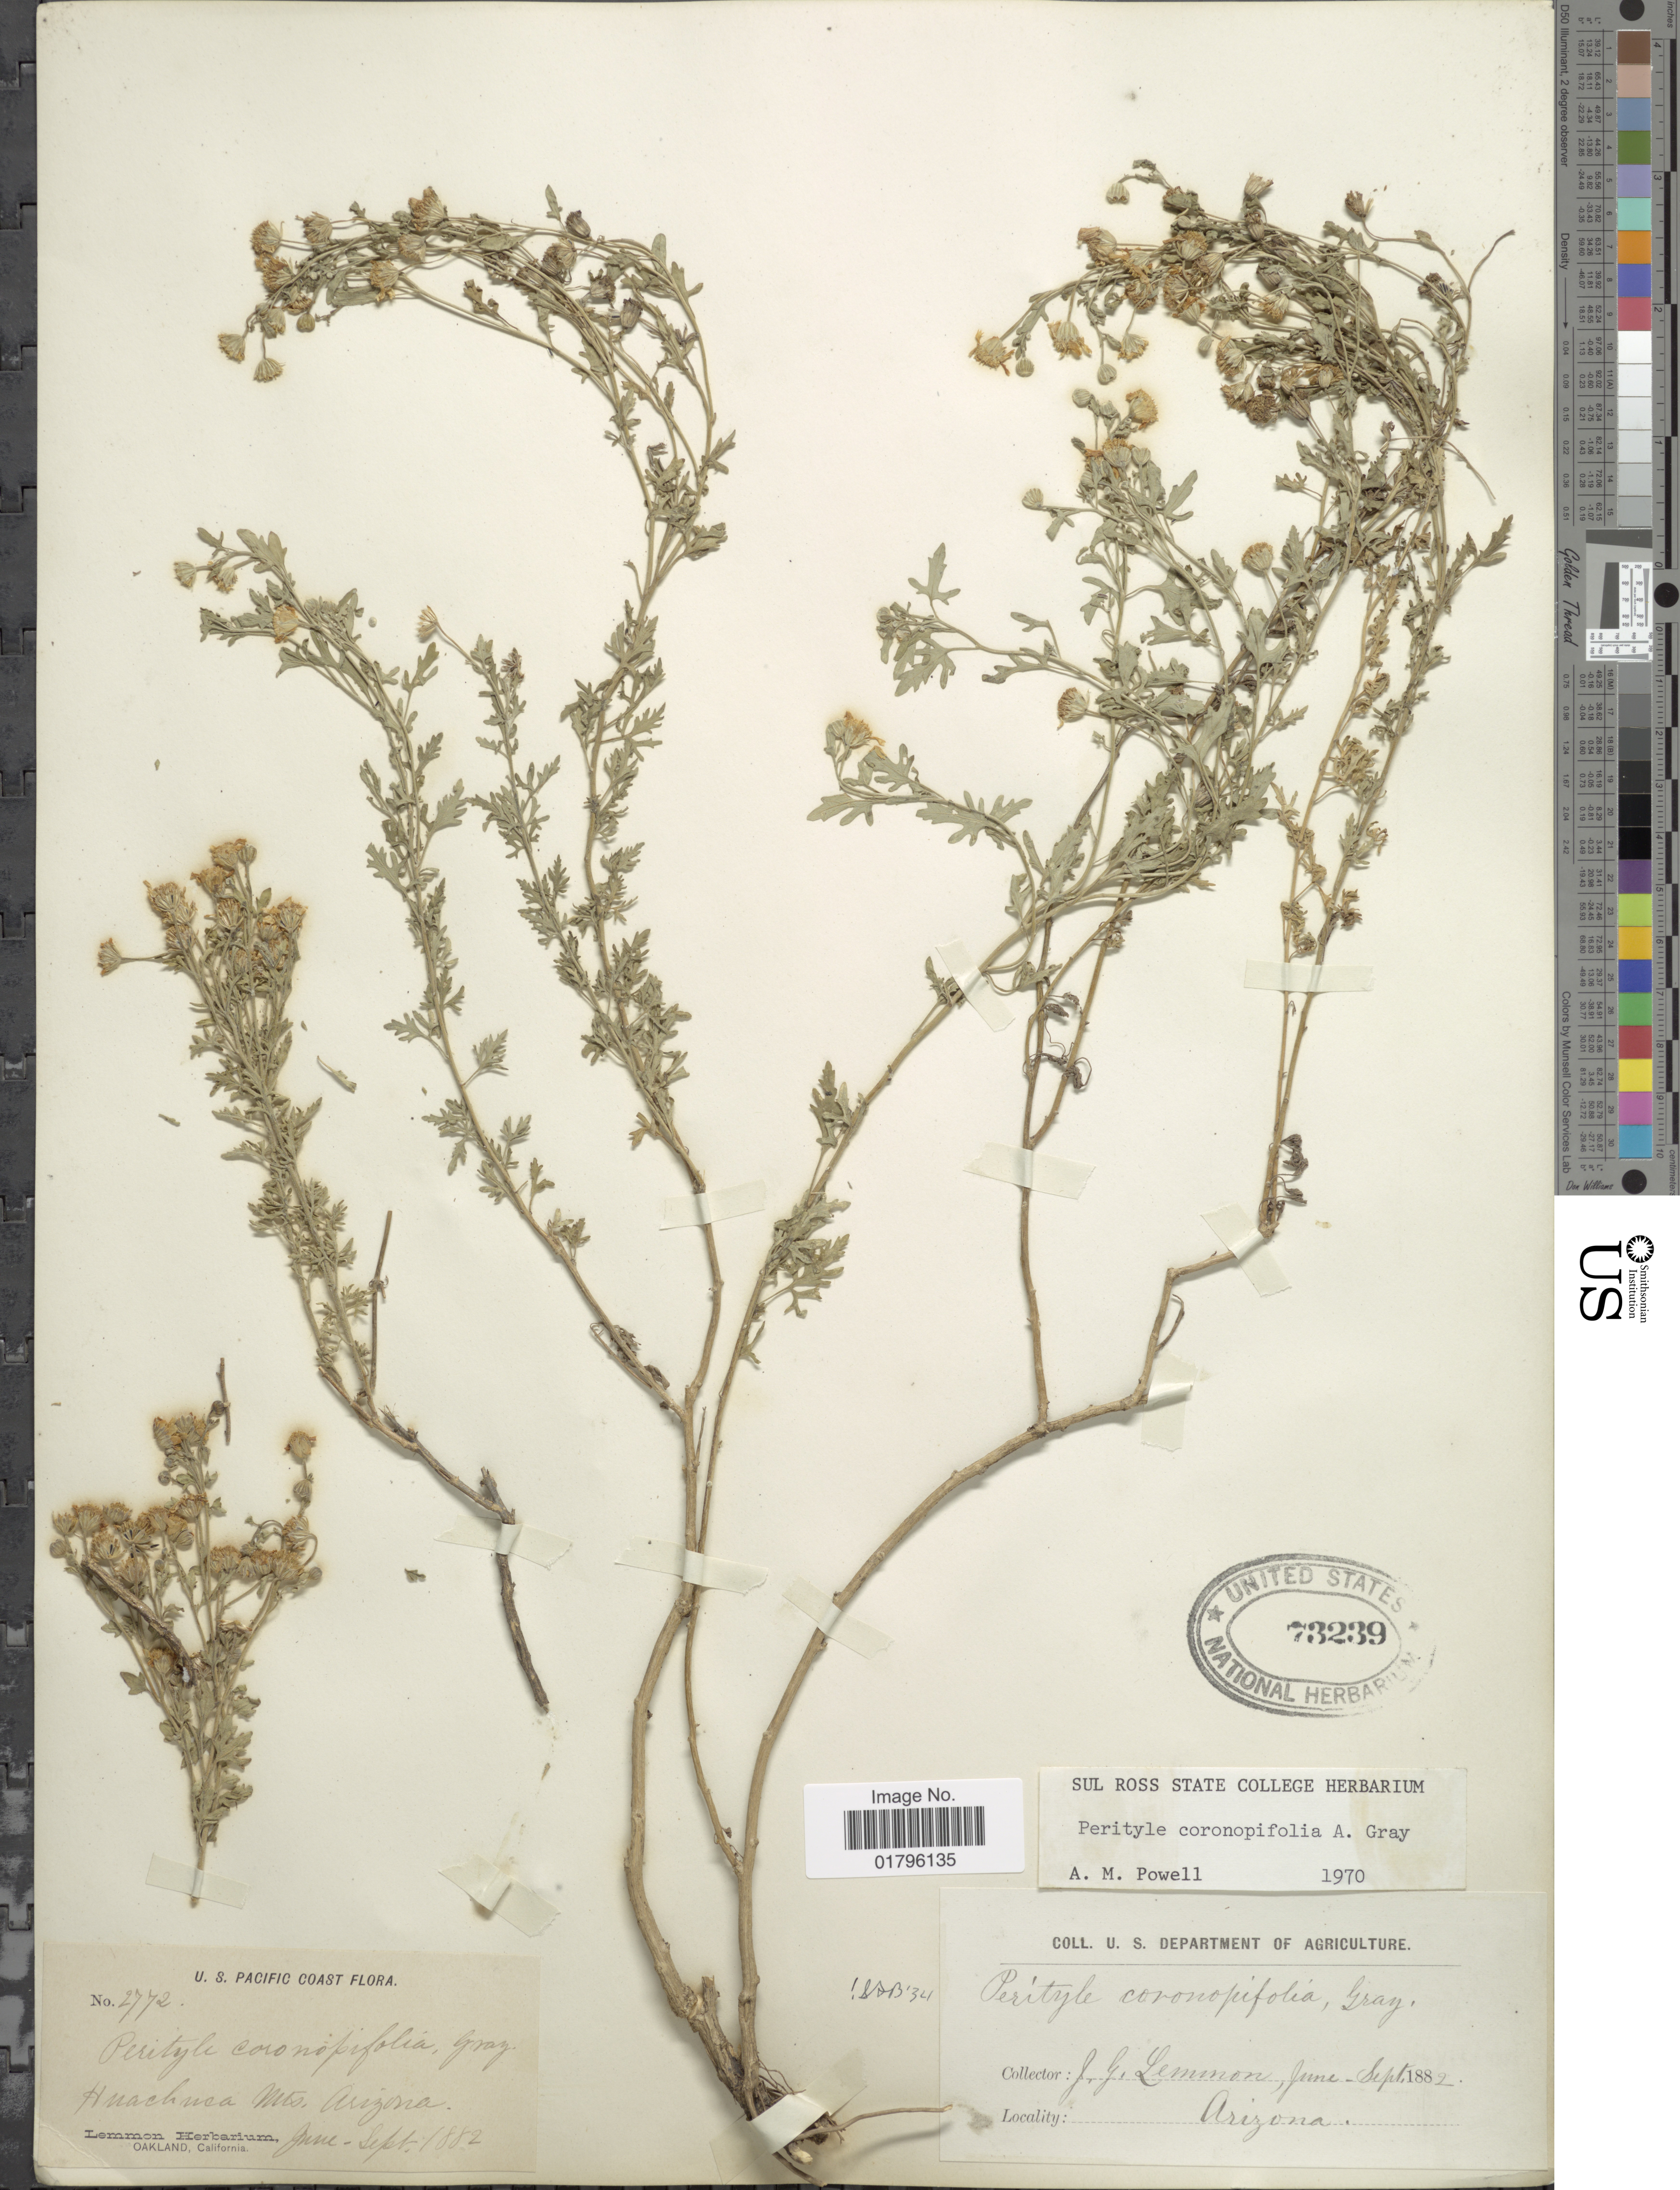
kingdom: Plantae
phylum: Tracheophyta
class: Magnoliopsida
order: Asterales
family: Asteraceae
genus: Perityle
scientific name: Perityle coronopifolia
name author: A. Gray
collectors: J. Lemmon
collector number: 2772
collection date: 1882-06/1882-09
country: United States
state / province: Arizona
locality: U. S. Pacific Coast. Huachuca Mts.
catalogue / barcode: US 73239